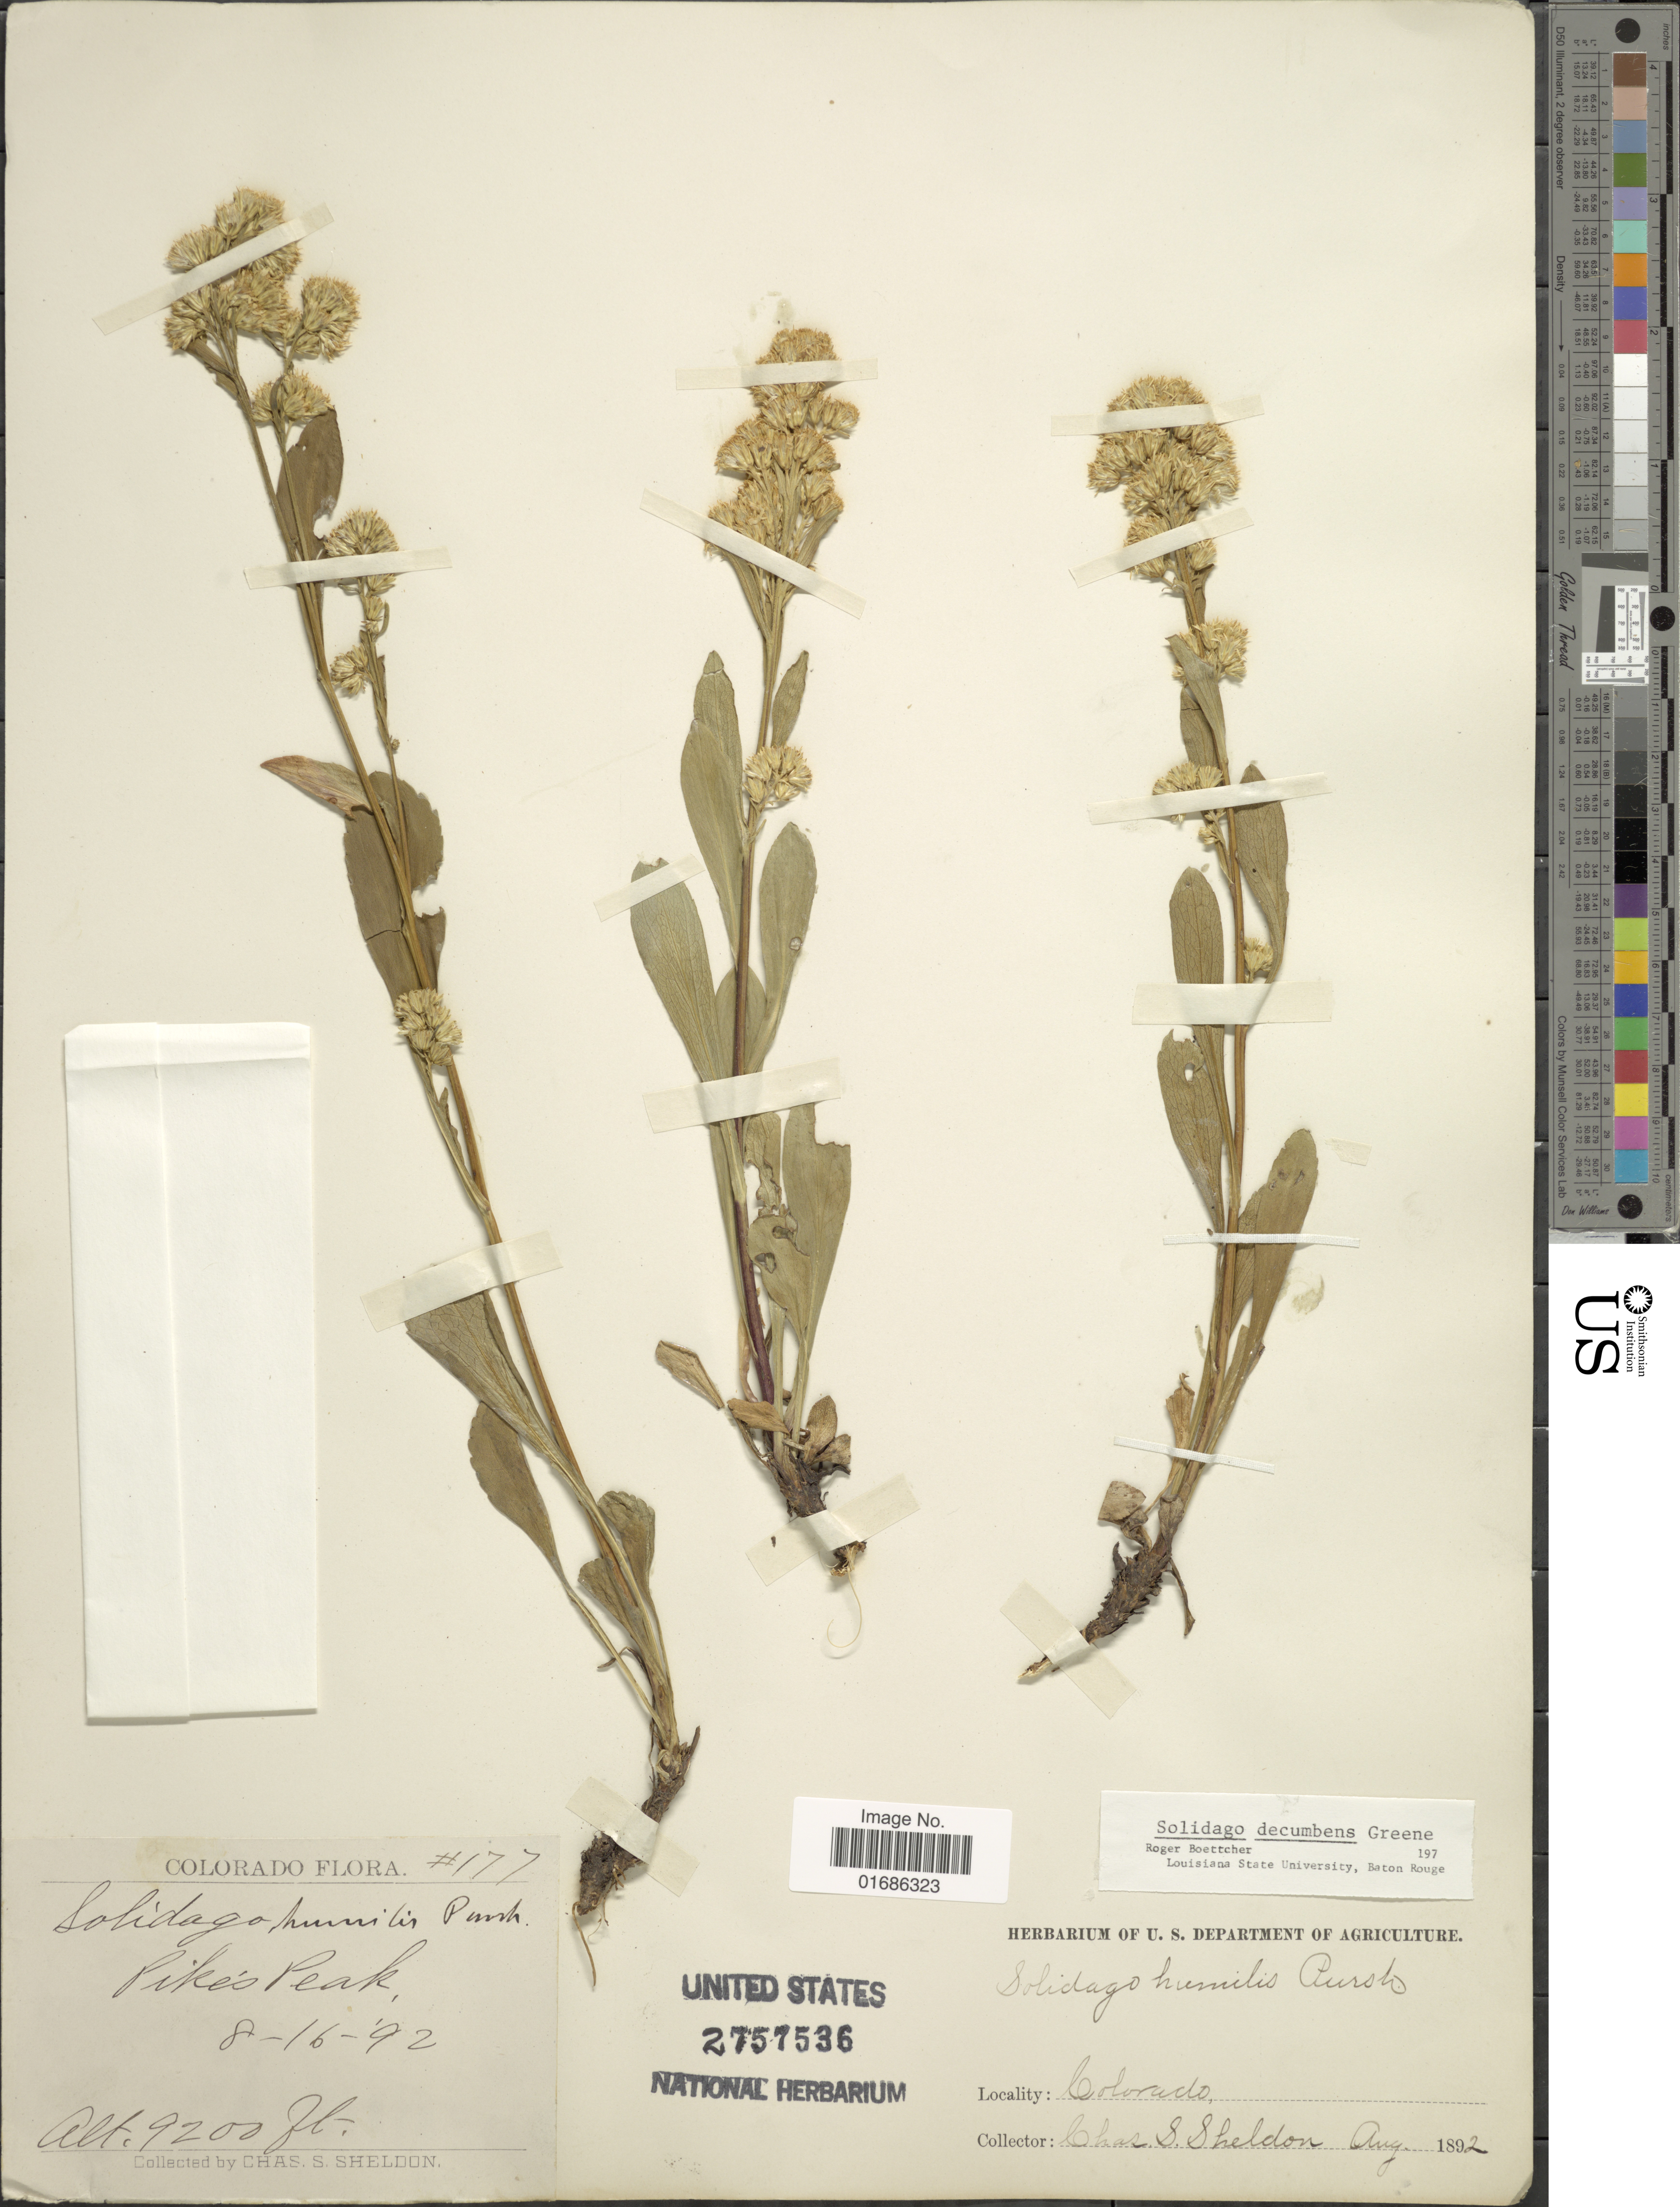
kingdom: Plantae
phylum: Tracheophyta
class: Magnoliopsida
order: Asterales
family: Asteraceae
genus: Solidago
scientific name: Solidago decumbens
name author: Greene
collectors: C. S. Sheldon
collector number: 177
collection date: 1892-08-16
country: United States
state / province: Colorado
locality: Pikes Peak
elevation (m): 2804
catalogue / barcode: US 2757536